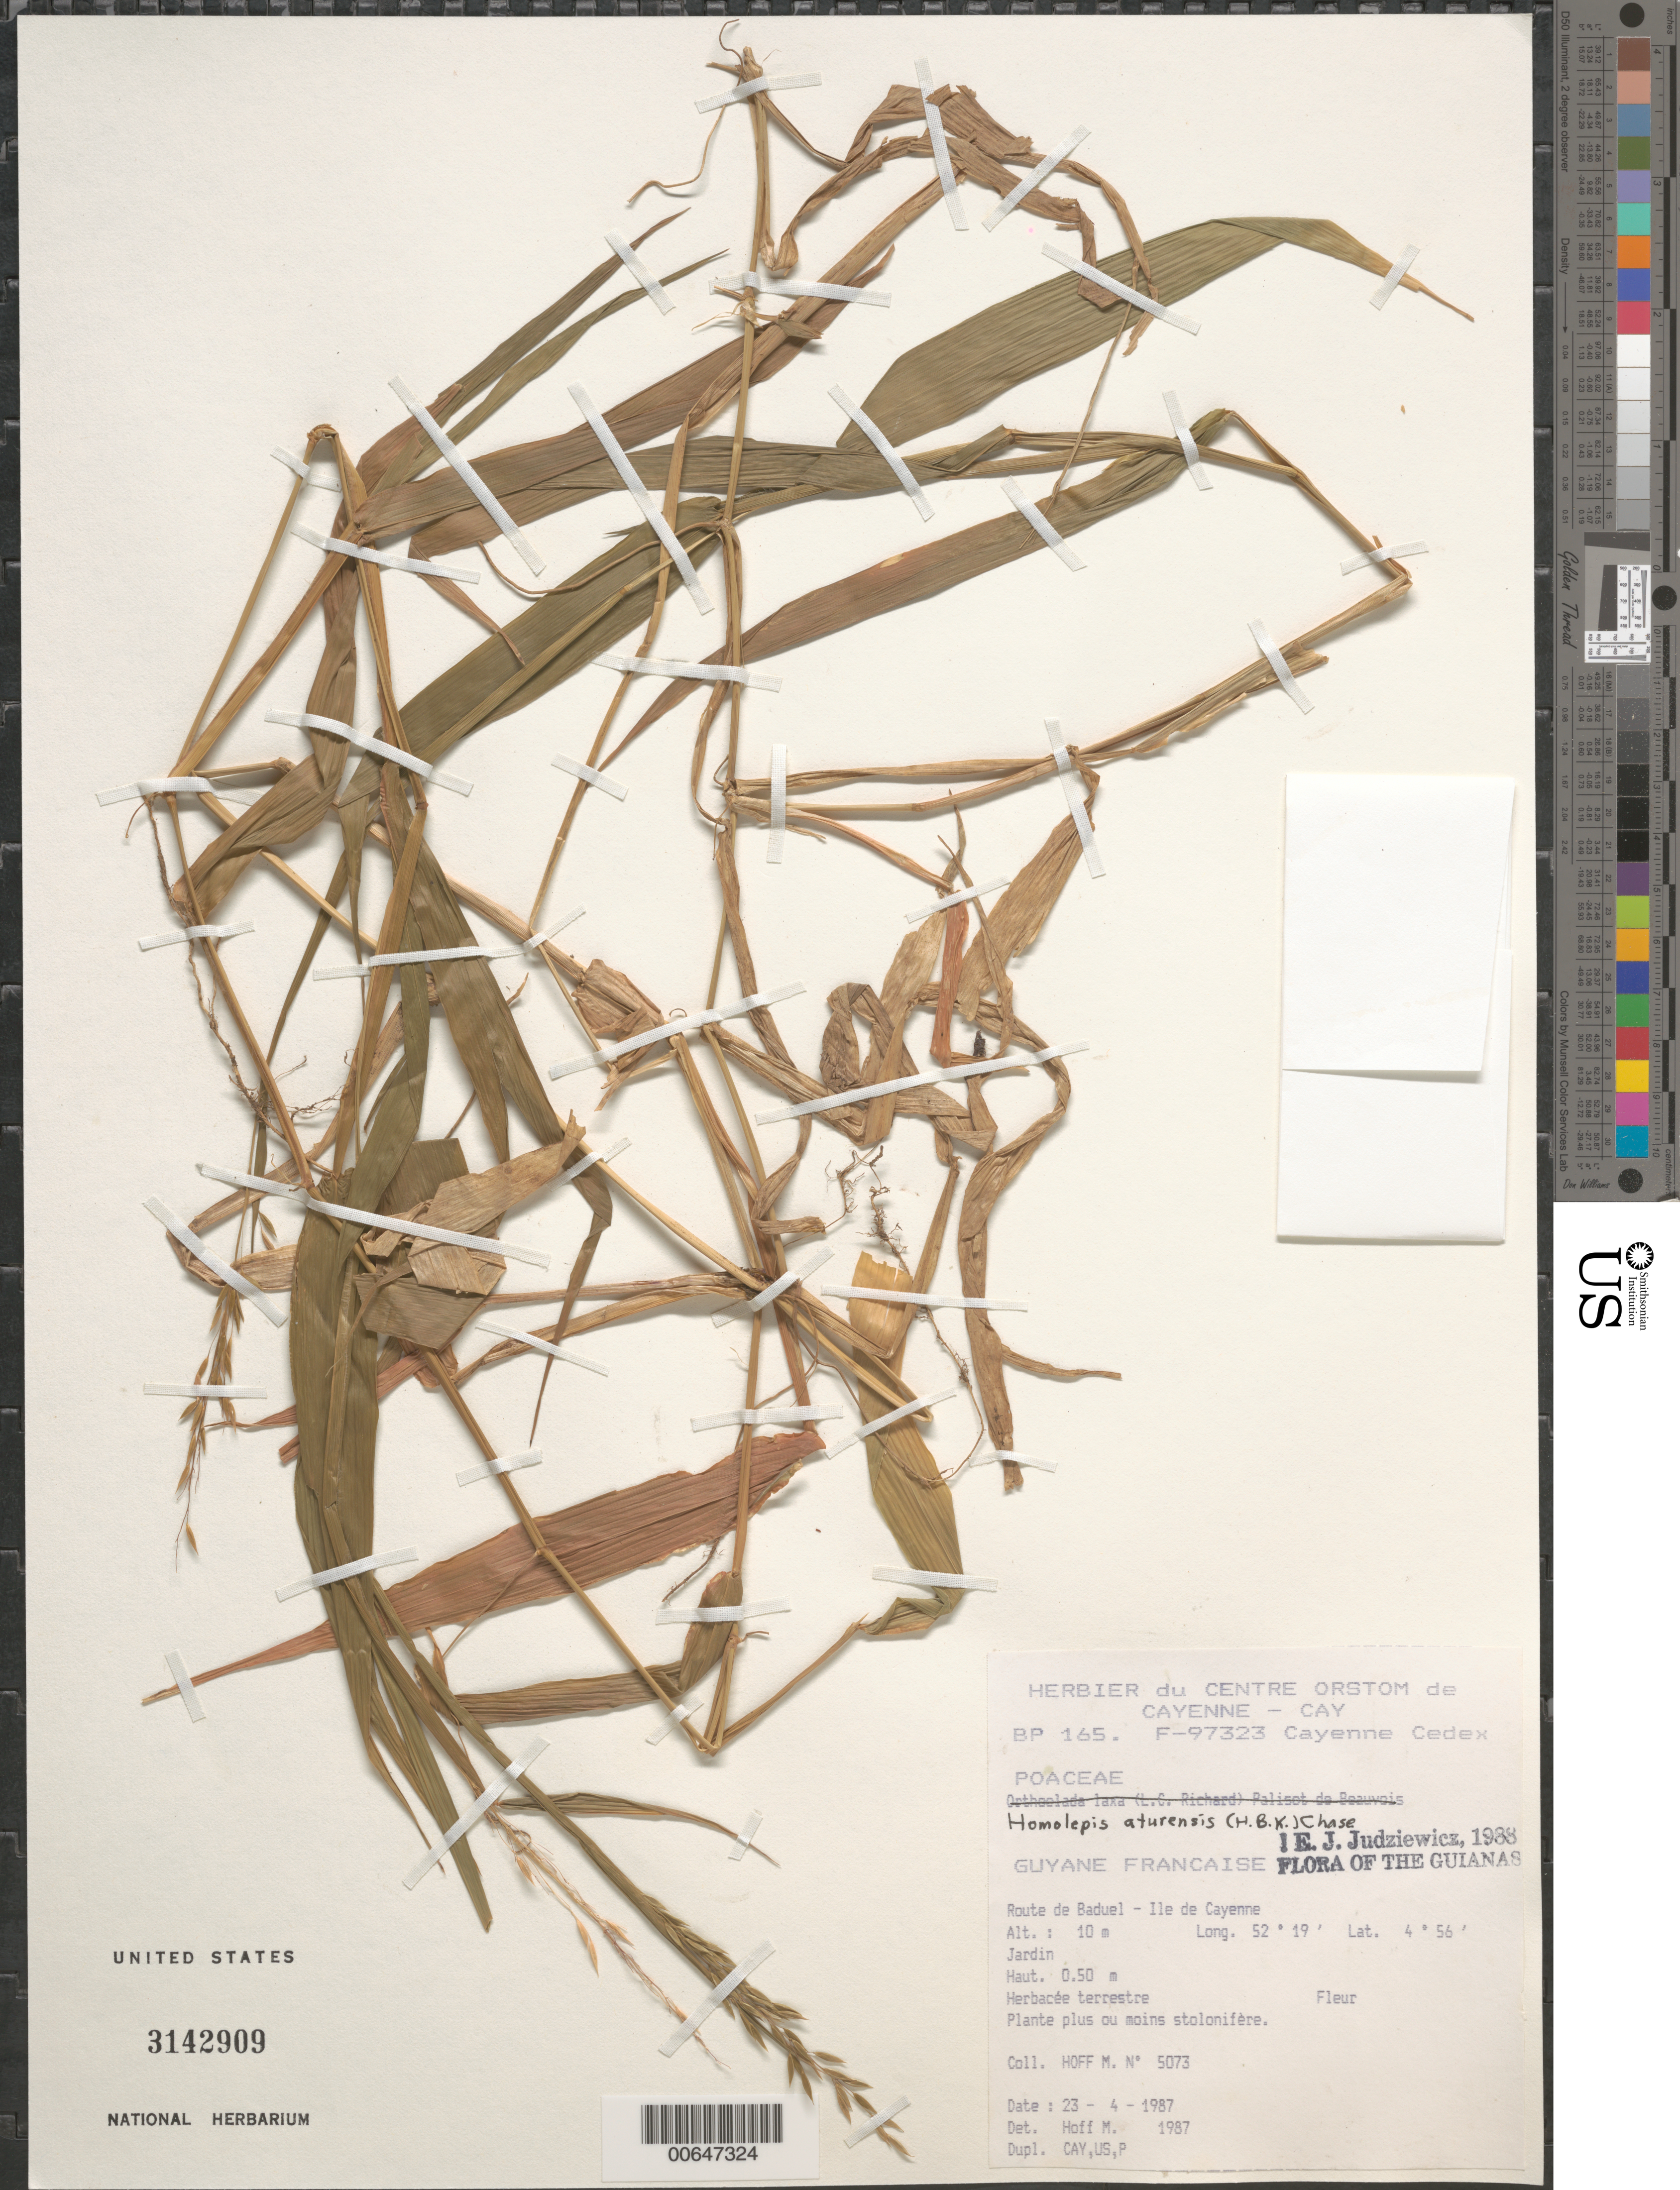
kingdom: Plantae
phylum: Tracheophyta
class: Liliopsida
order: Poales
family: Poaceae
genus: Homolepis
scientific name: Homolepis aturensis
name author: (Kunth) Chase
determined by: Judziewicz, E. J.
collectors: M. Hoff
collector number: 5073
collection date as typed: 23-Apr-87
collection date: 1987-04-23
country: French Guiana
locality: Route de Baduel, Ile de Cayenne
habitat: Garden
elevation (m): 10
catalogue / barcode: US 3142909